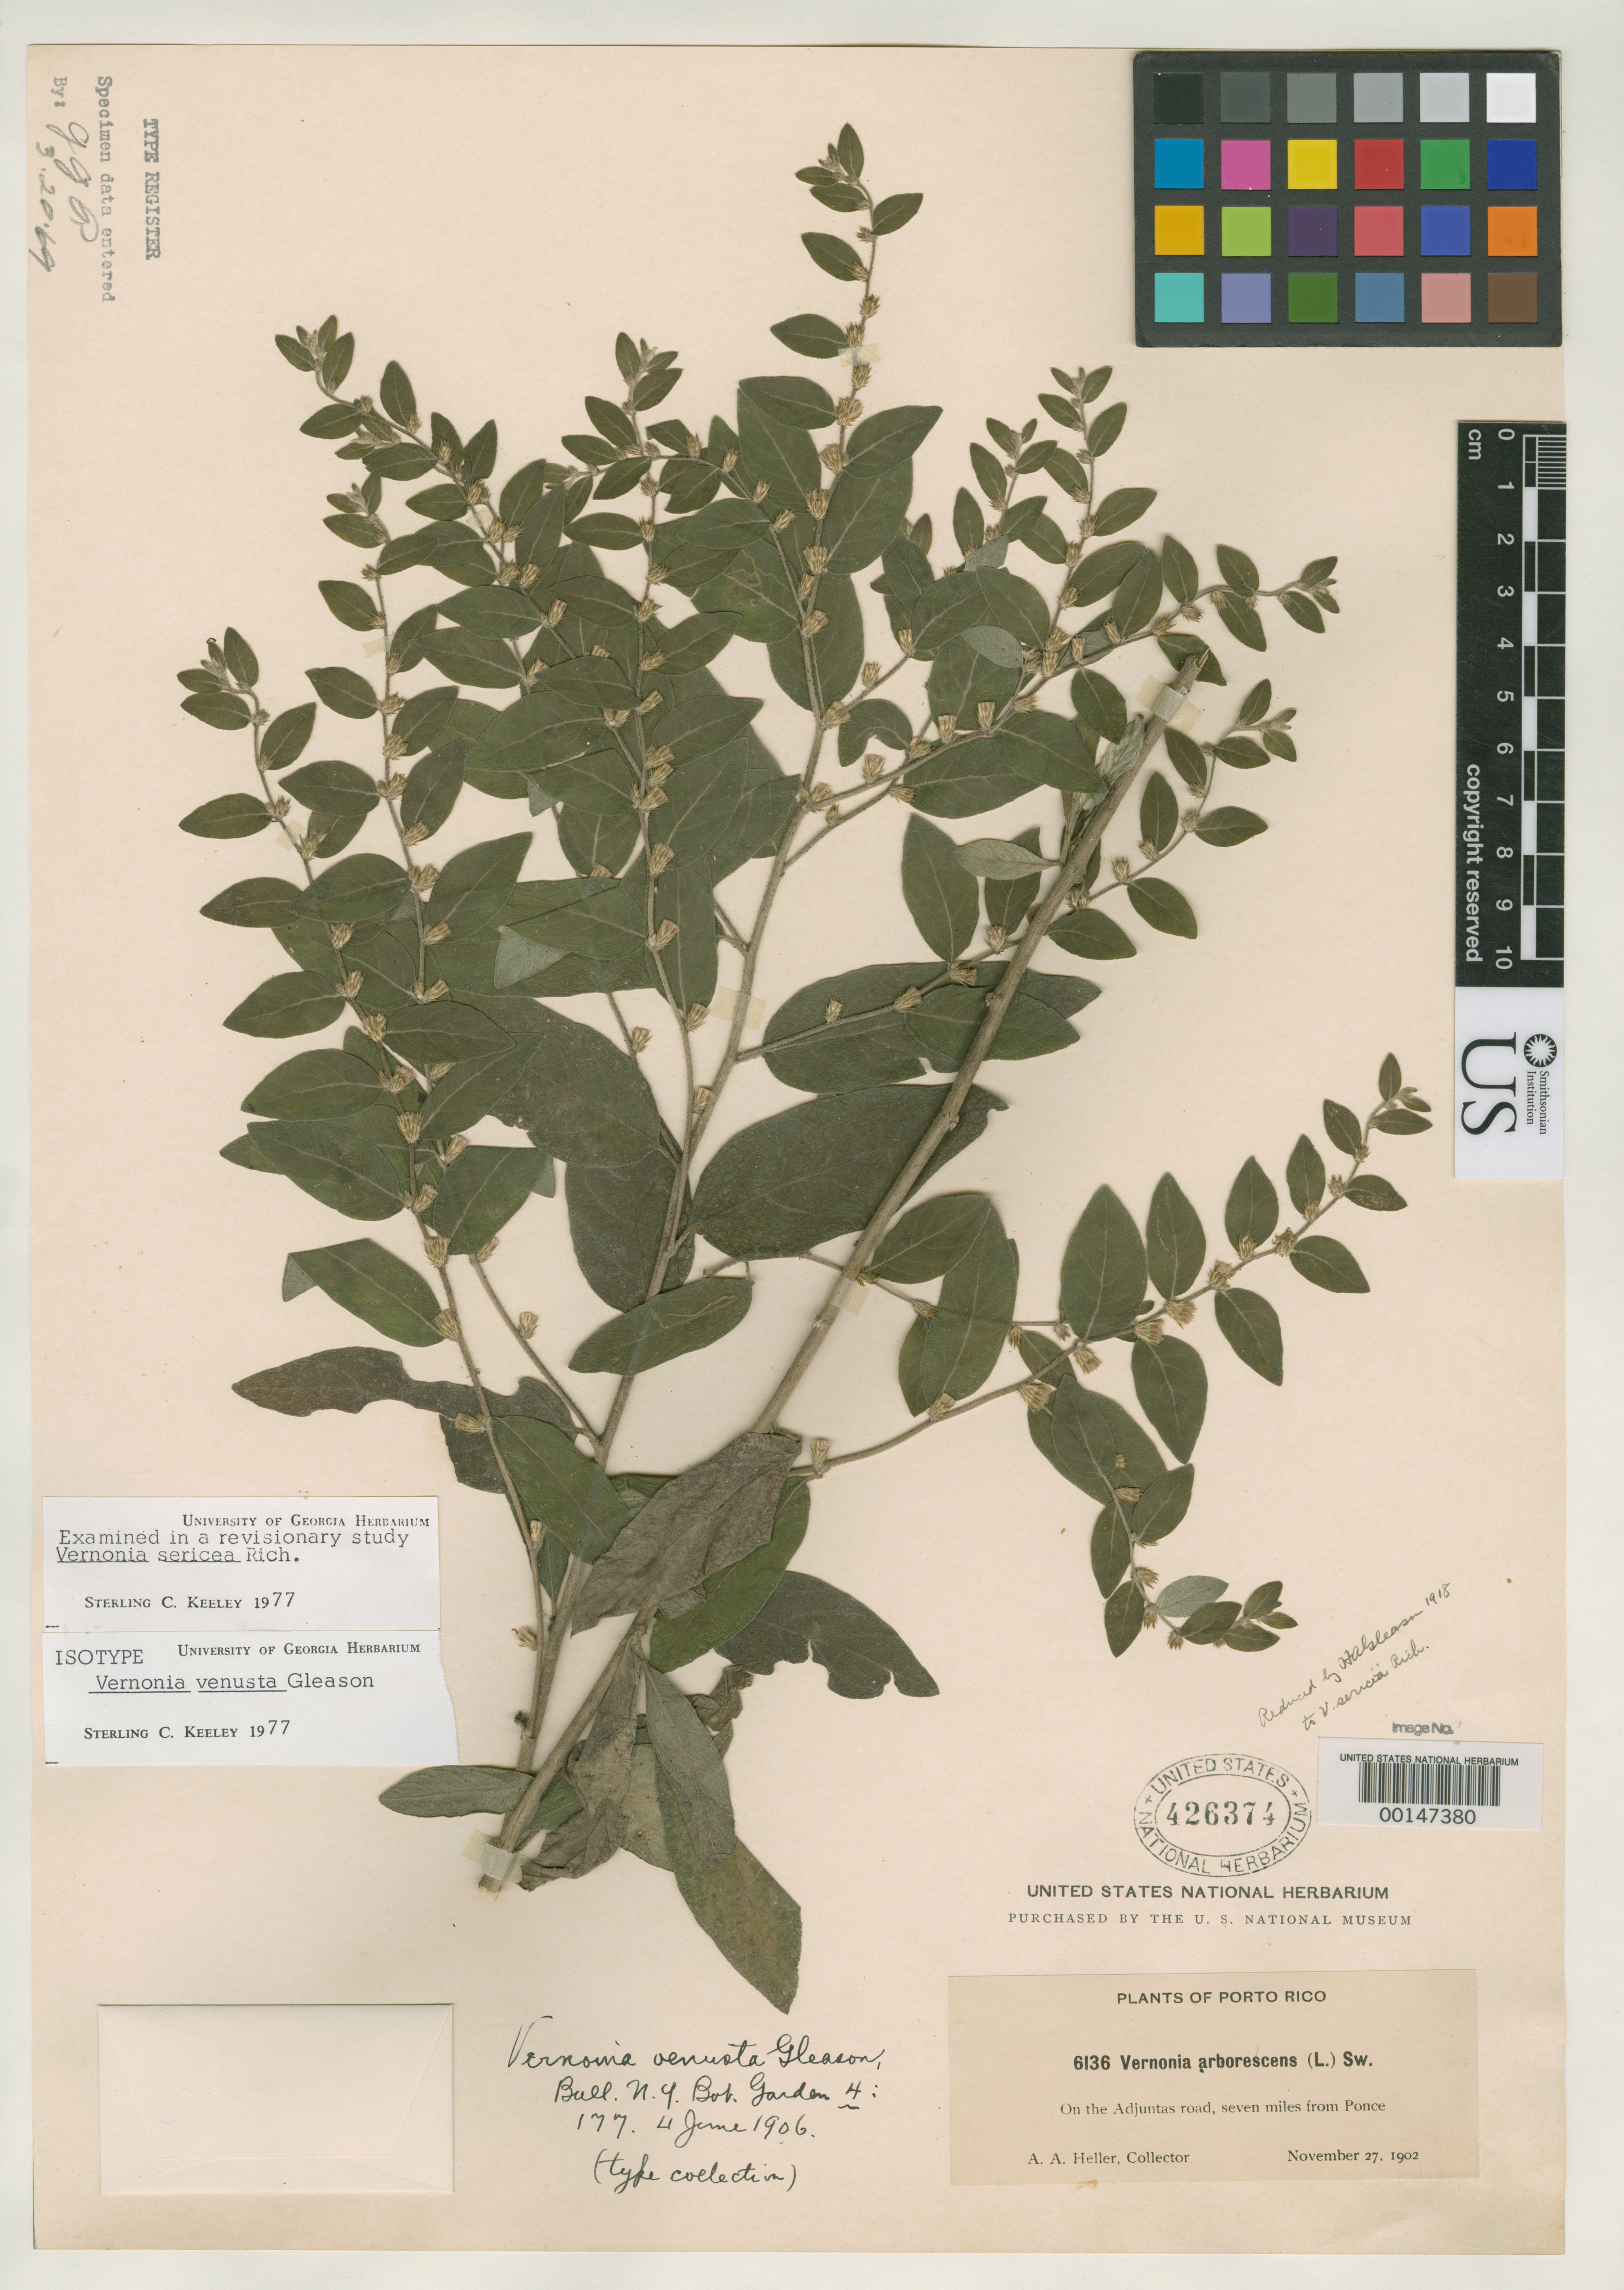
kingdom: Plantae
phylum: Tracheophyta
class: Magnoliopsida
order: Asterales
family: Asteraceae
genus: Vernonia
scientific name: Vernonia venusta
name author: Gleason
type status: Isotype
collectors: A. A. Heller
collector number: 6136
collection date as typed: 27 Nov 1902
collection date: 1902-11-27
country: Puerto Rico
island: Greater Antilles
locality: On the Adjuntas Road, near Ponce.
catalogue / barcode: US 426374